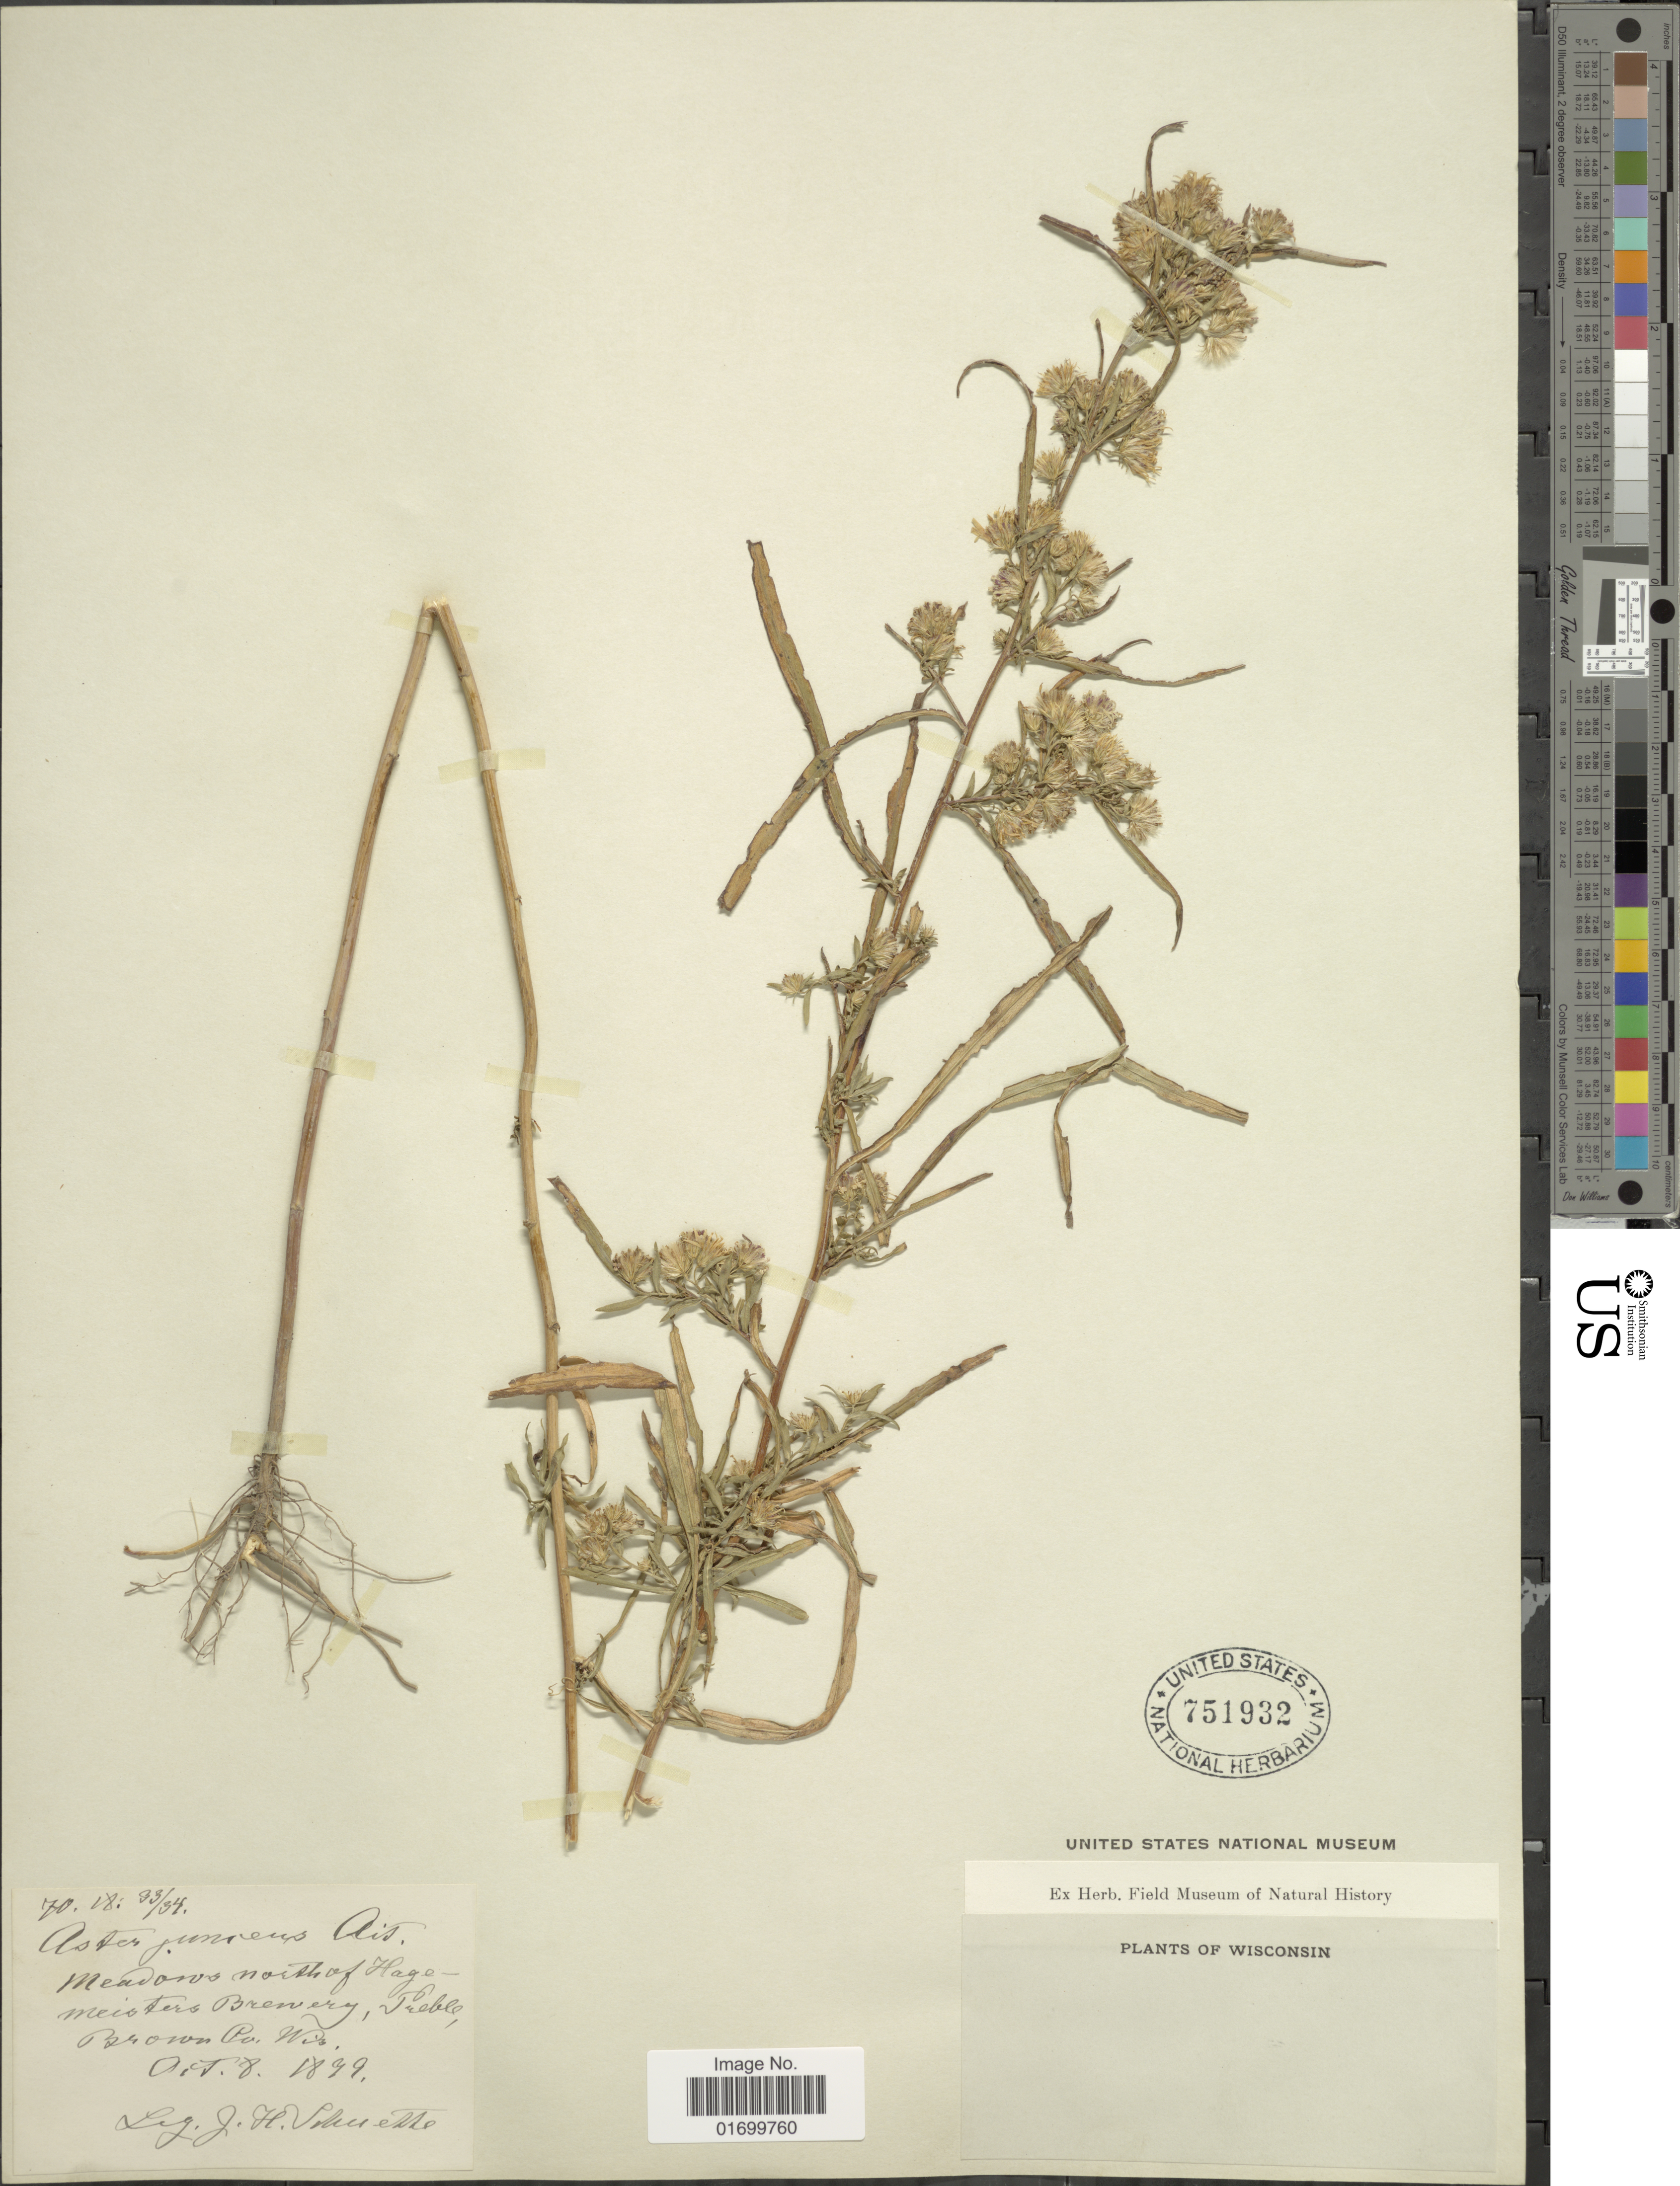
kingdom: Plantae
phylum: Tracheophyta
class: Magnoliopsida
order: Asterales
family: Asteraceae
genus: Symphyotrichum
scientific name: Symphyotrichum boreale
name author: (Torr. & A. Gray) Á. Löve & D. Löve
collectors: J. H. Schuette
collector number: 70.18.33/34*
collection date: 1899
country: United States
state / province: Wisconsin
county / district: Brown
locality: Meadows north of Hagemeister's Brewery, Preble, Brown Co., Wis.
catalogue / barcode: US 751932